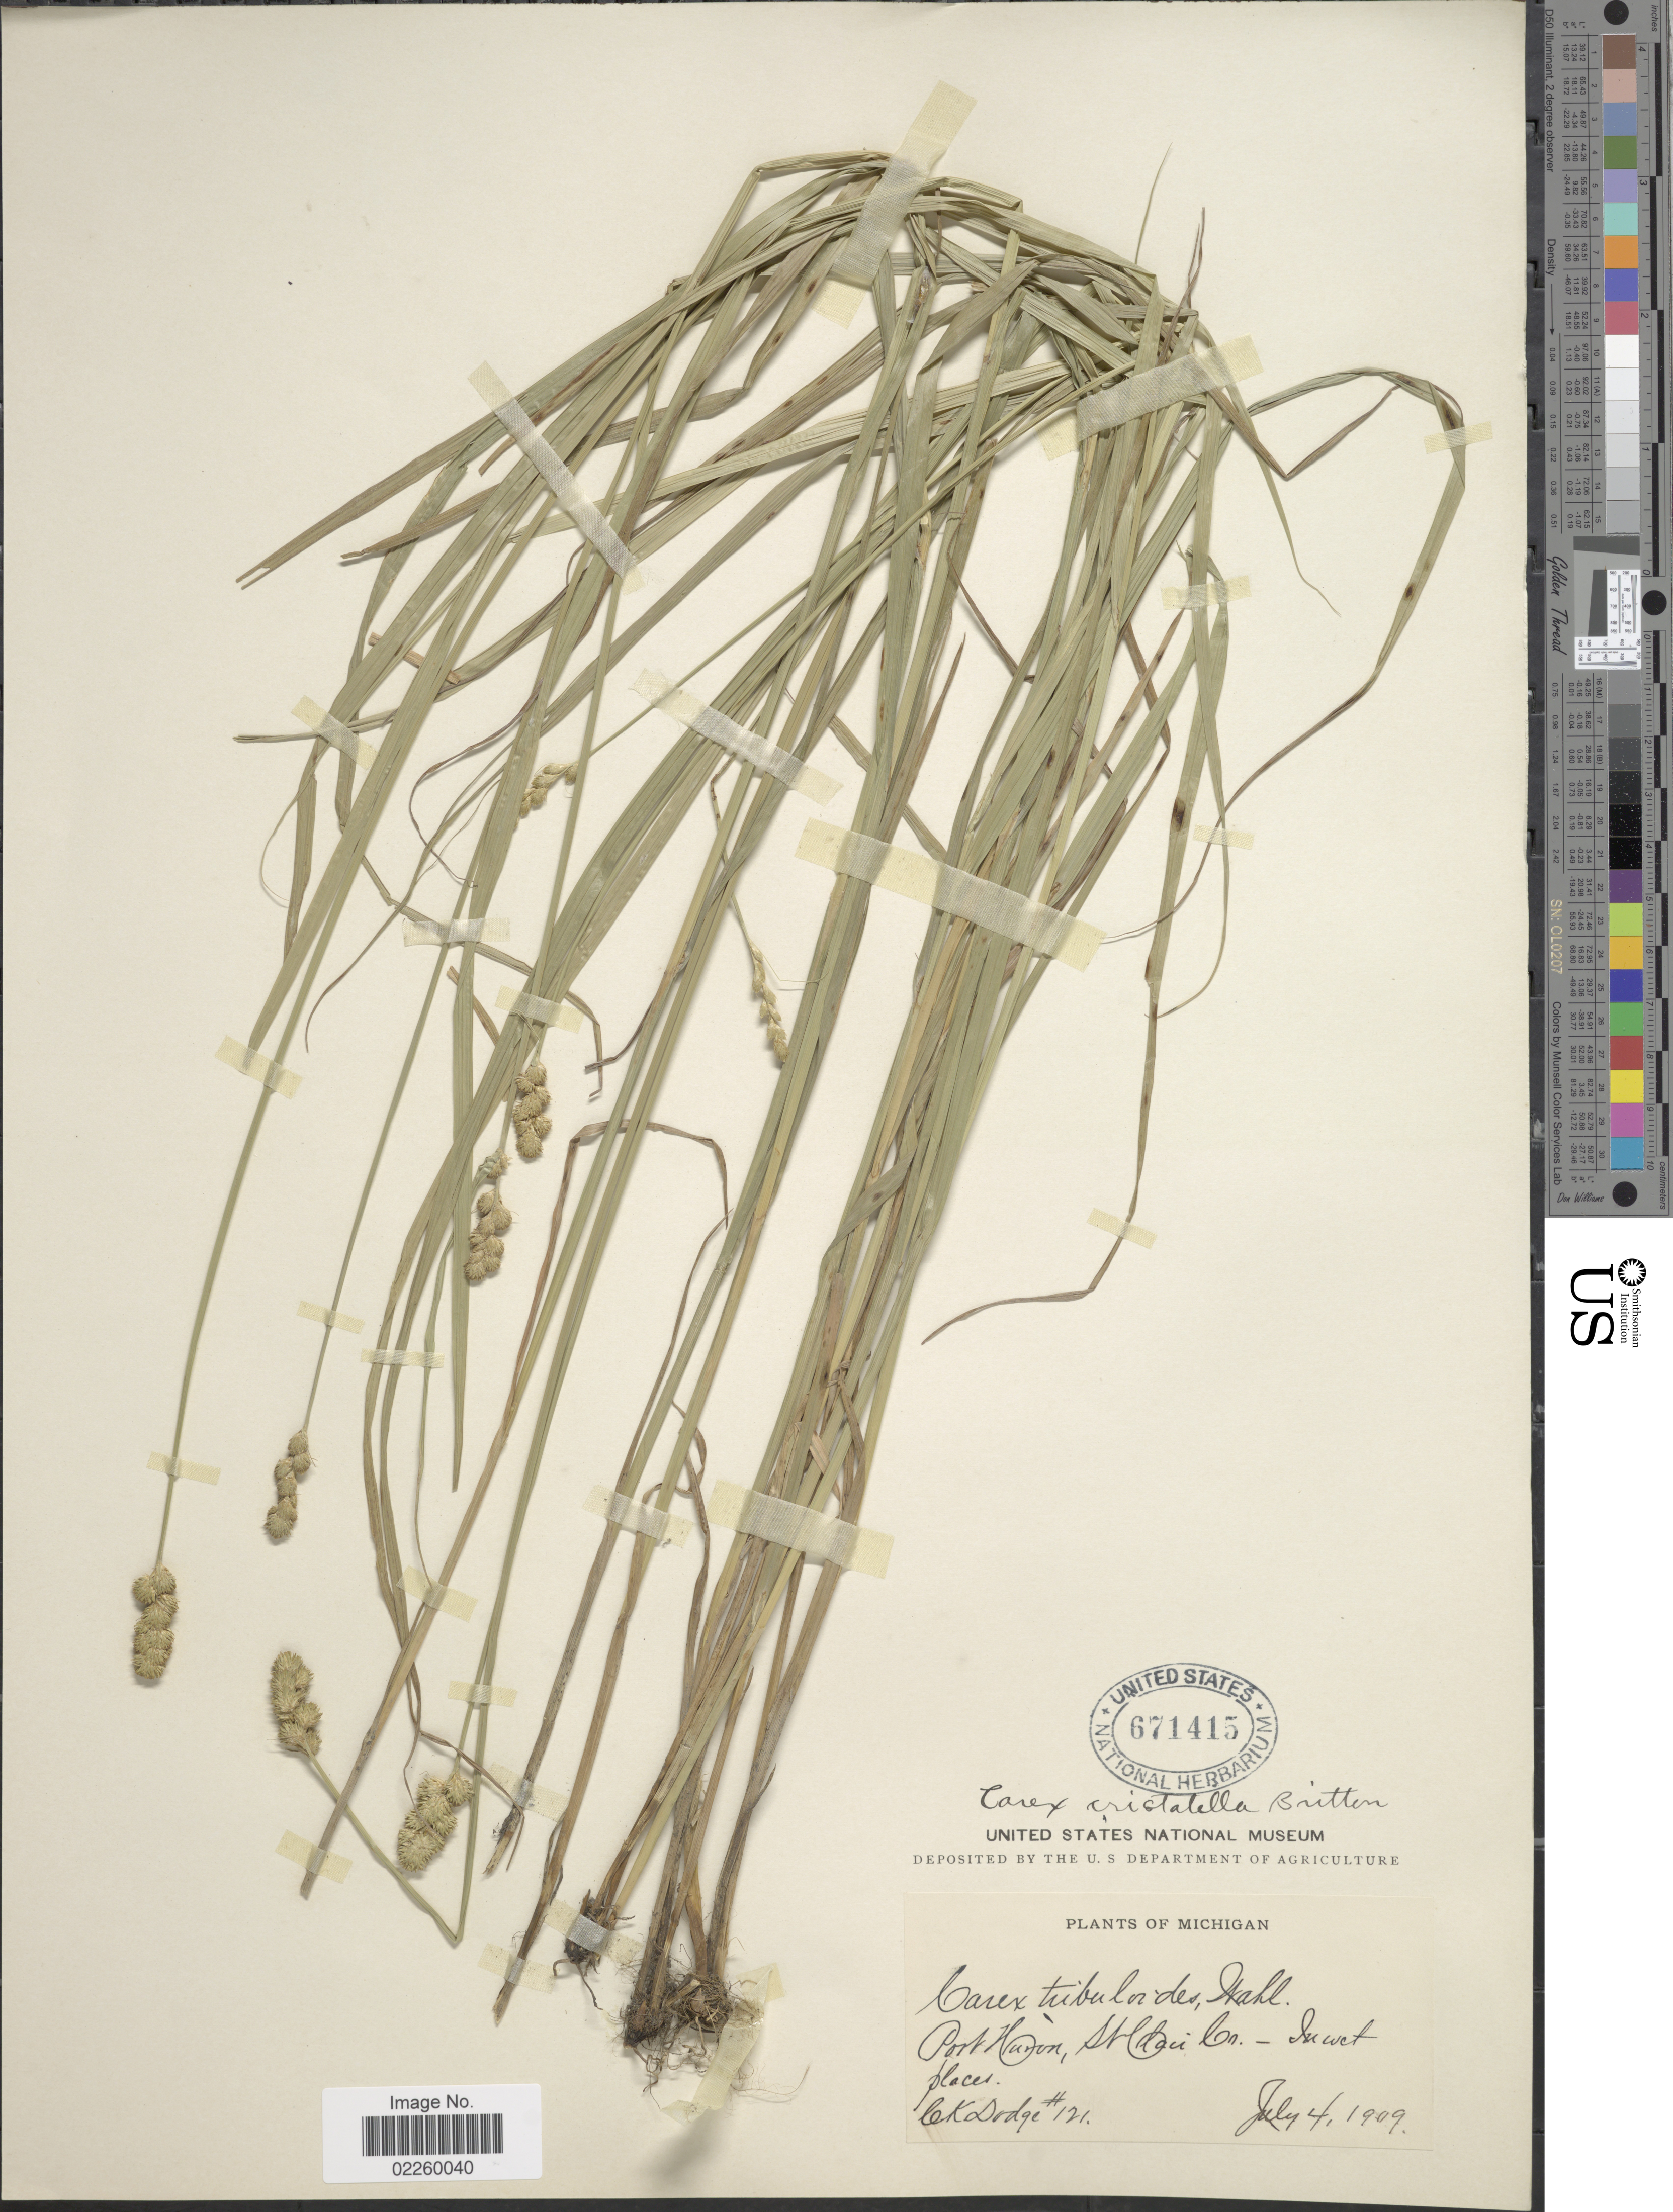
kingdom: Plantae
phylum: Tracheophyta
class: Liliopsida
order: Poales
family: Cyperaceae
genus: Carex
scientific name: Carex cristatella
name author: Britton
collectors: C. Dodge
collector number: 121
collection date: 1909-07-04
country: United States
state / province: Michigan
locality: Port Huron, St. Clair Co.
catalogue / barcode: US 671415